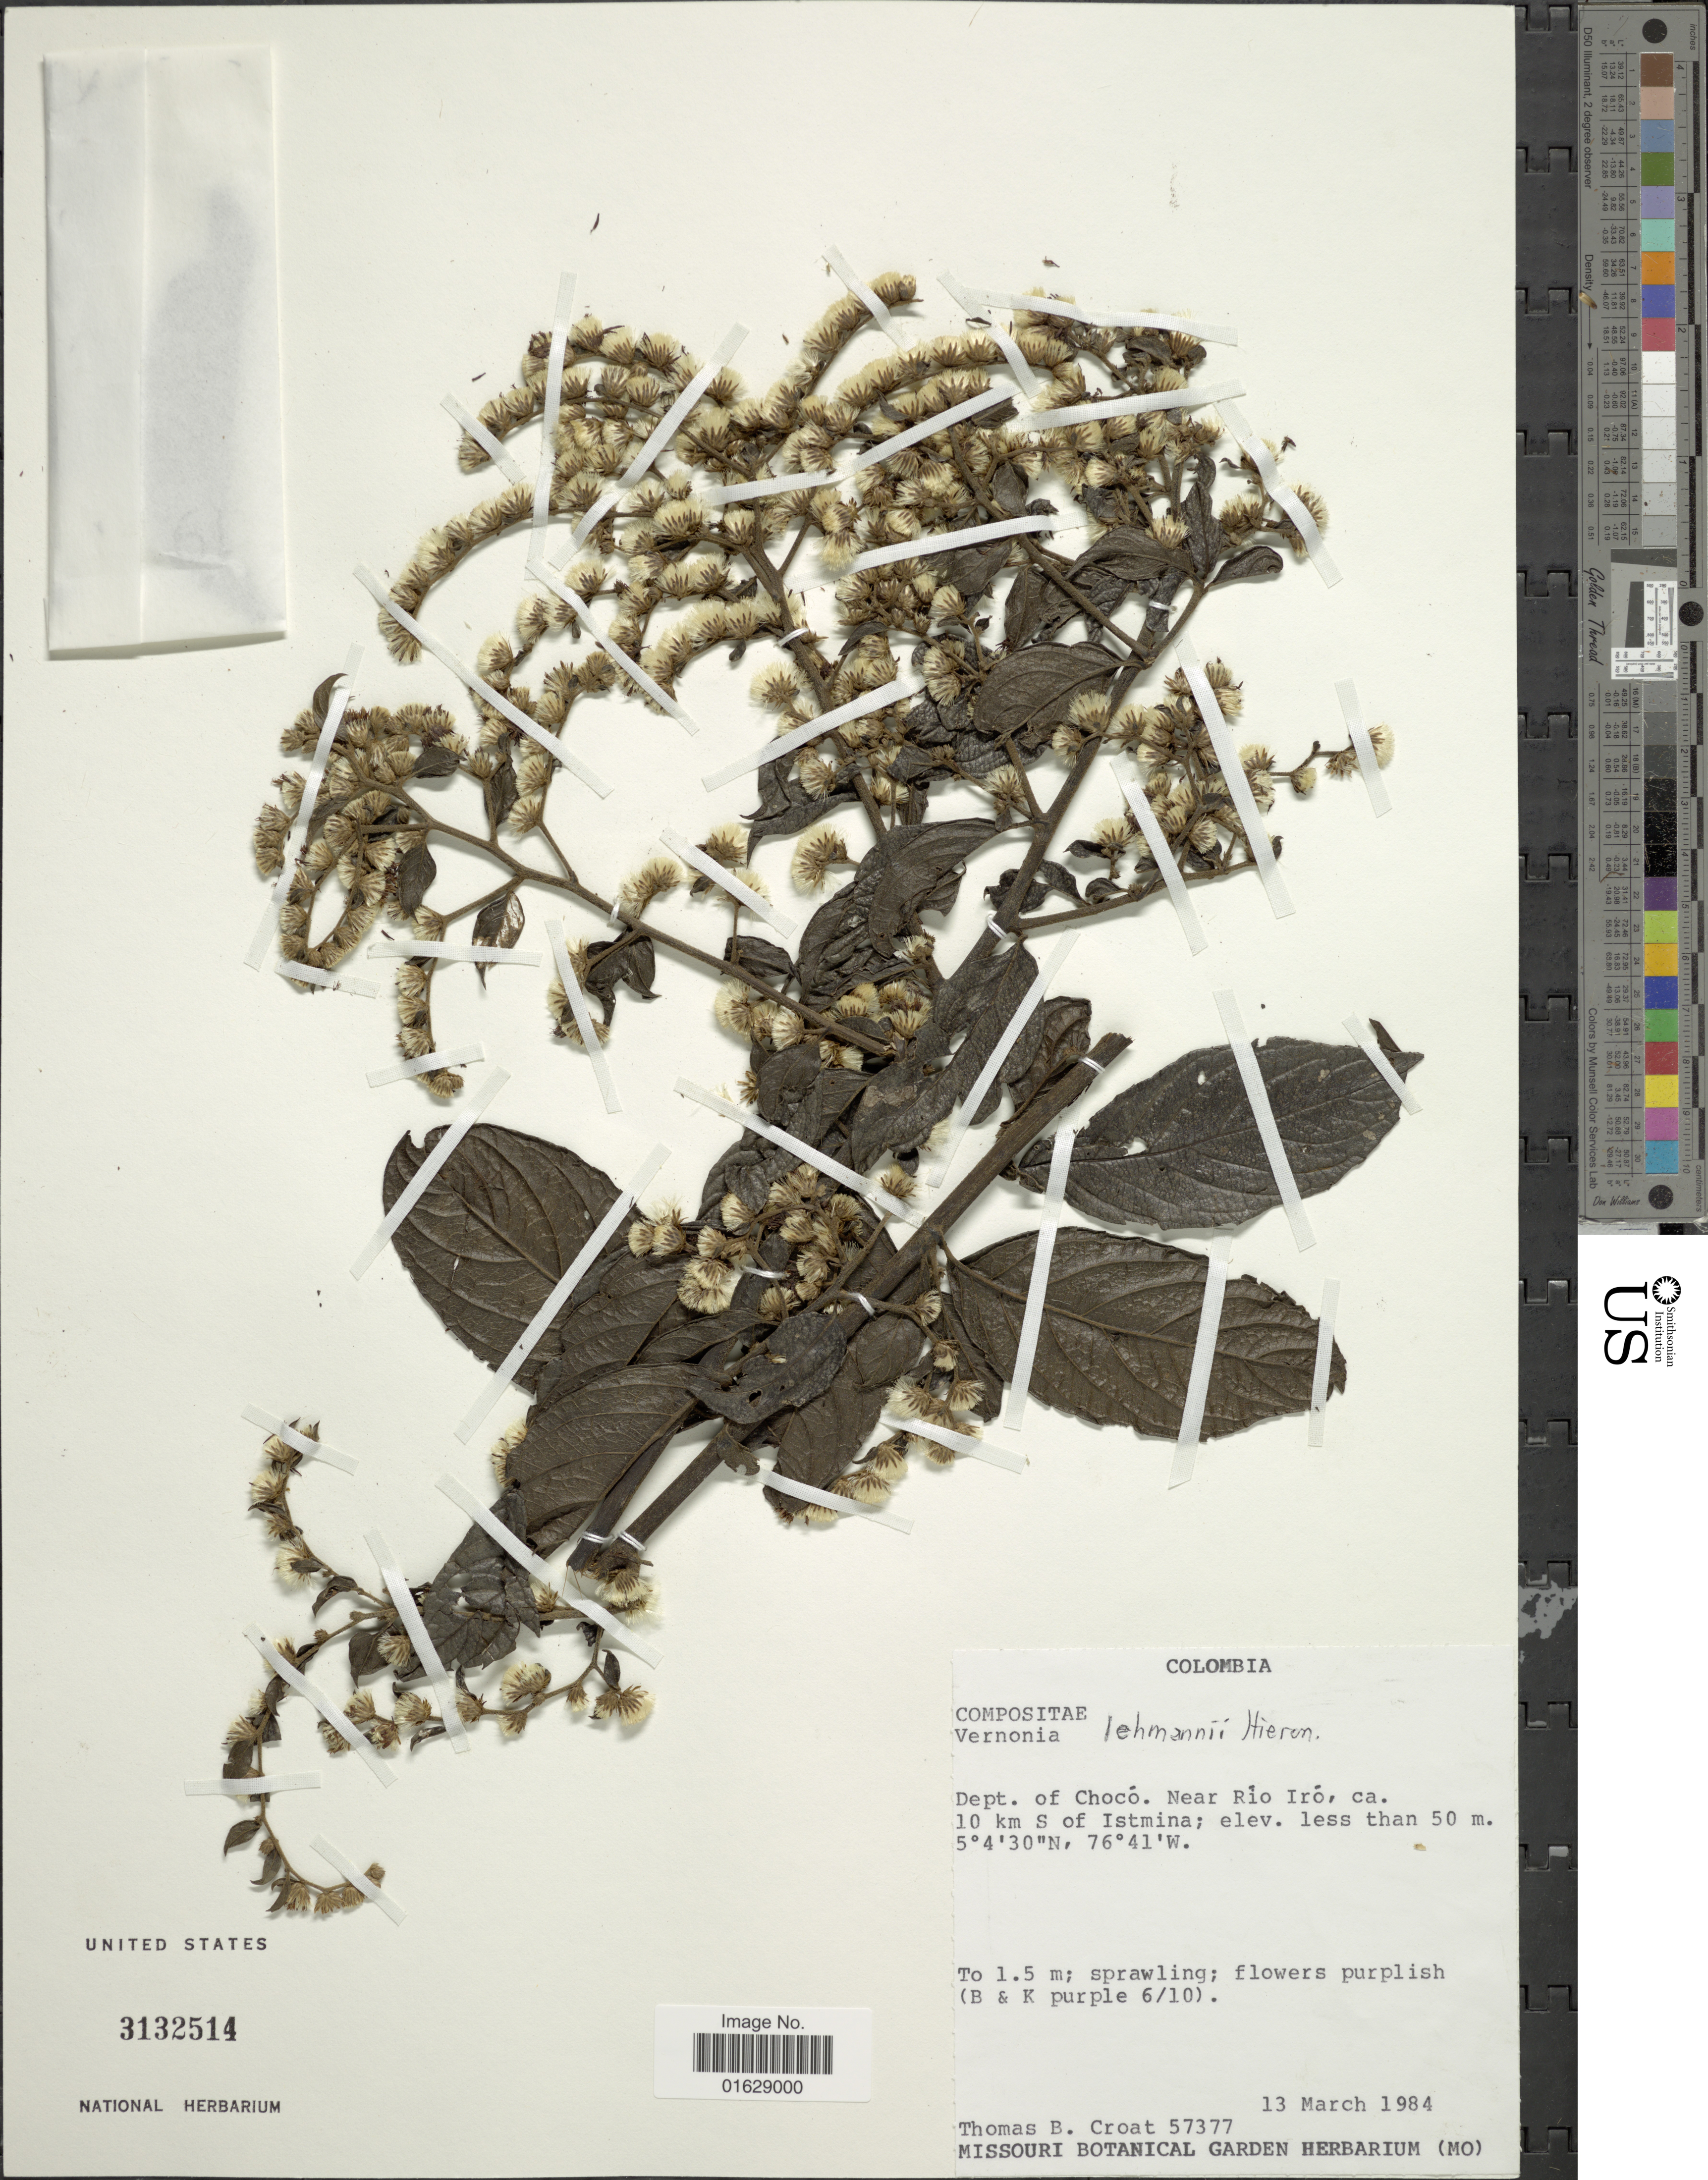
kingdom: Plantae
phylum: Tracheophyta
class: Magnoliopsida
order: Asterales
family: Asteraceae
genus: Lepidaploa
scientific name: Lepidaploa lehmannii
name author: (Hieron.) H. Rob.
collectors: T. B. Croat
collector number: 57377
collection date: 1984-03-13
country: Colombia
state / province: Chocó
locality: Near Rio Iro, ca. 10 km S of Istmina.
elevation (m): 50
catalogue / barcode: US 3132514